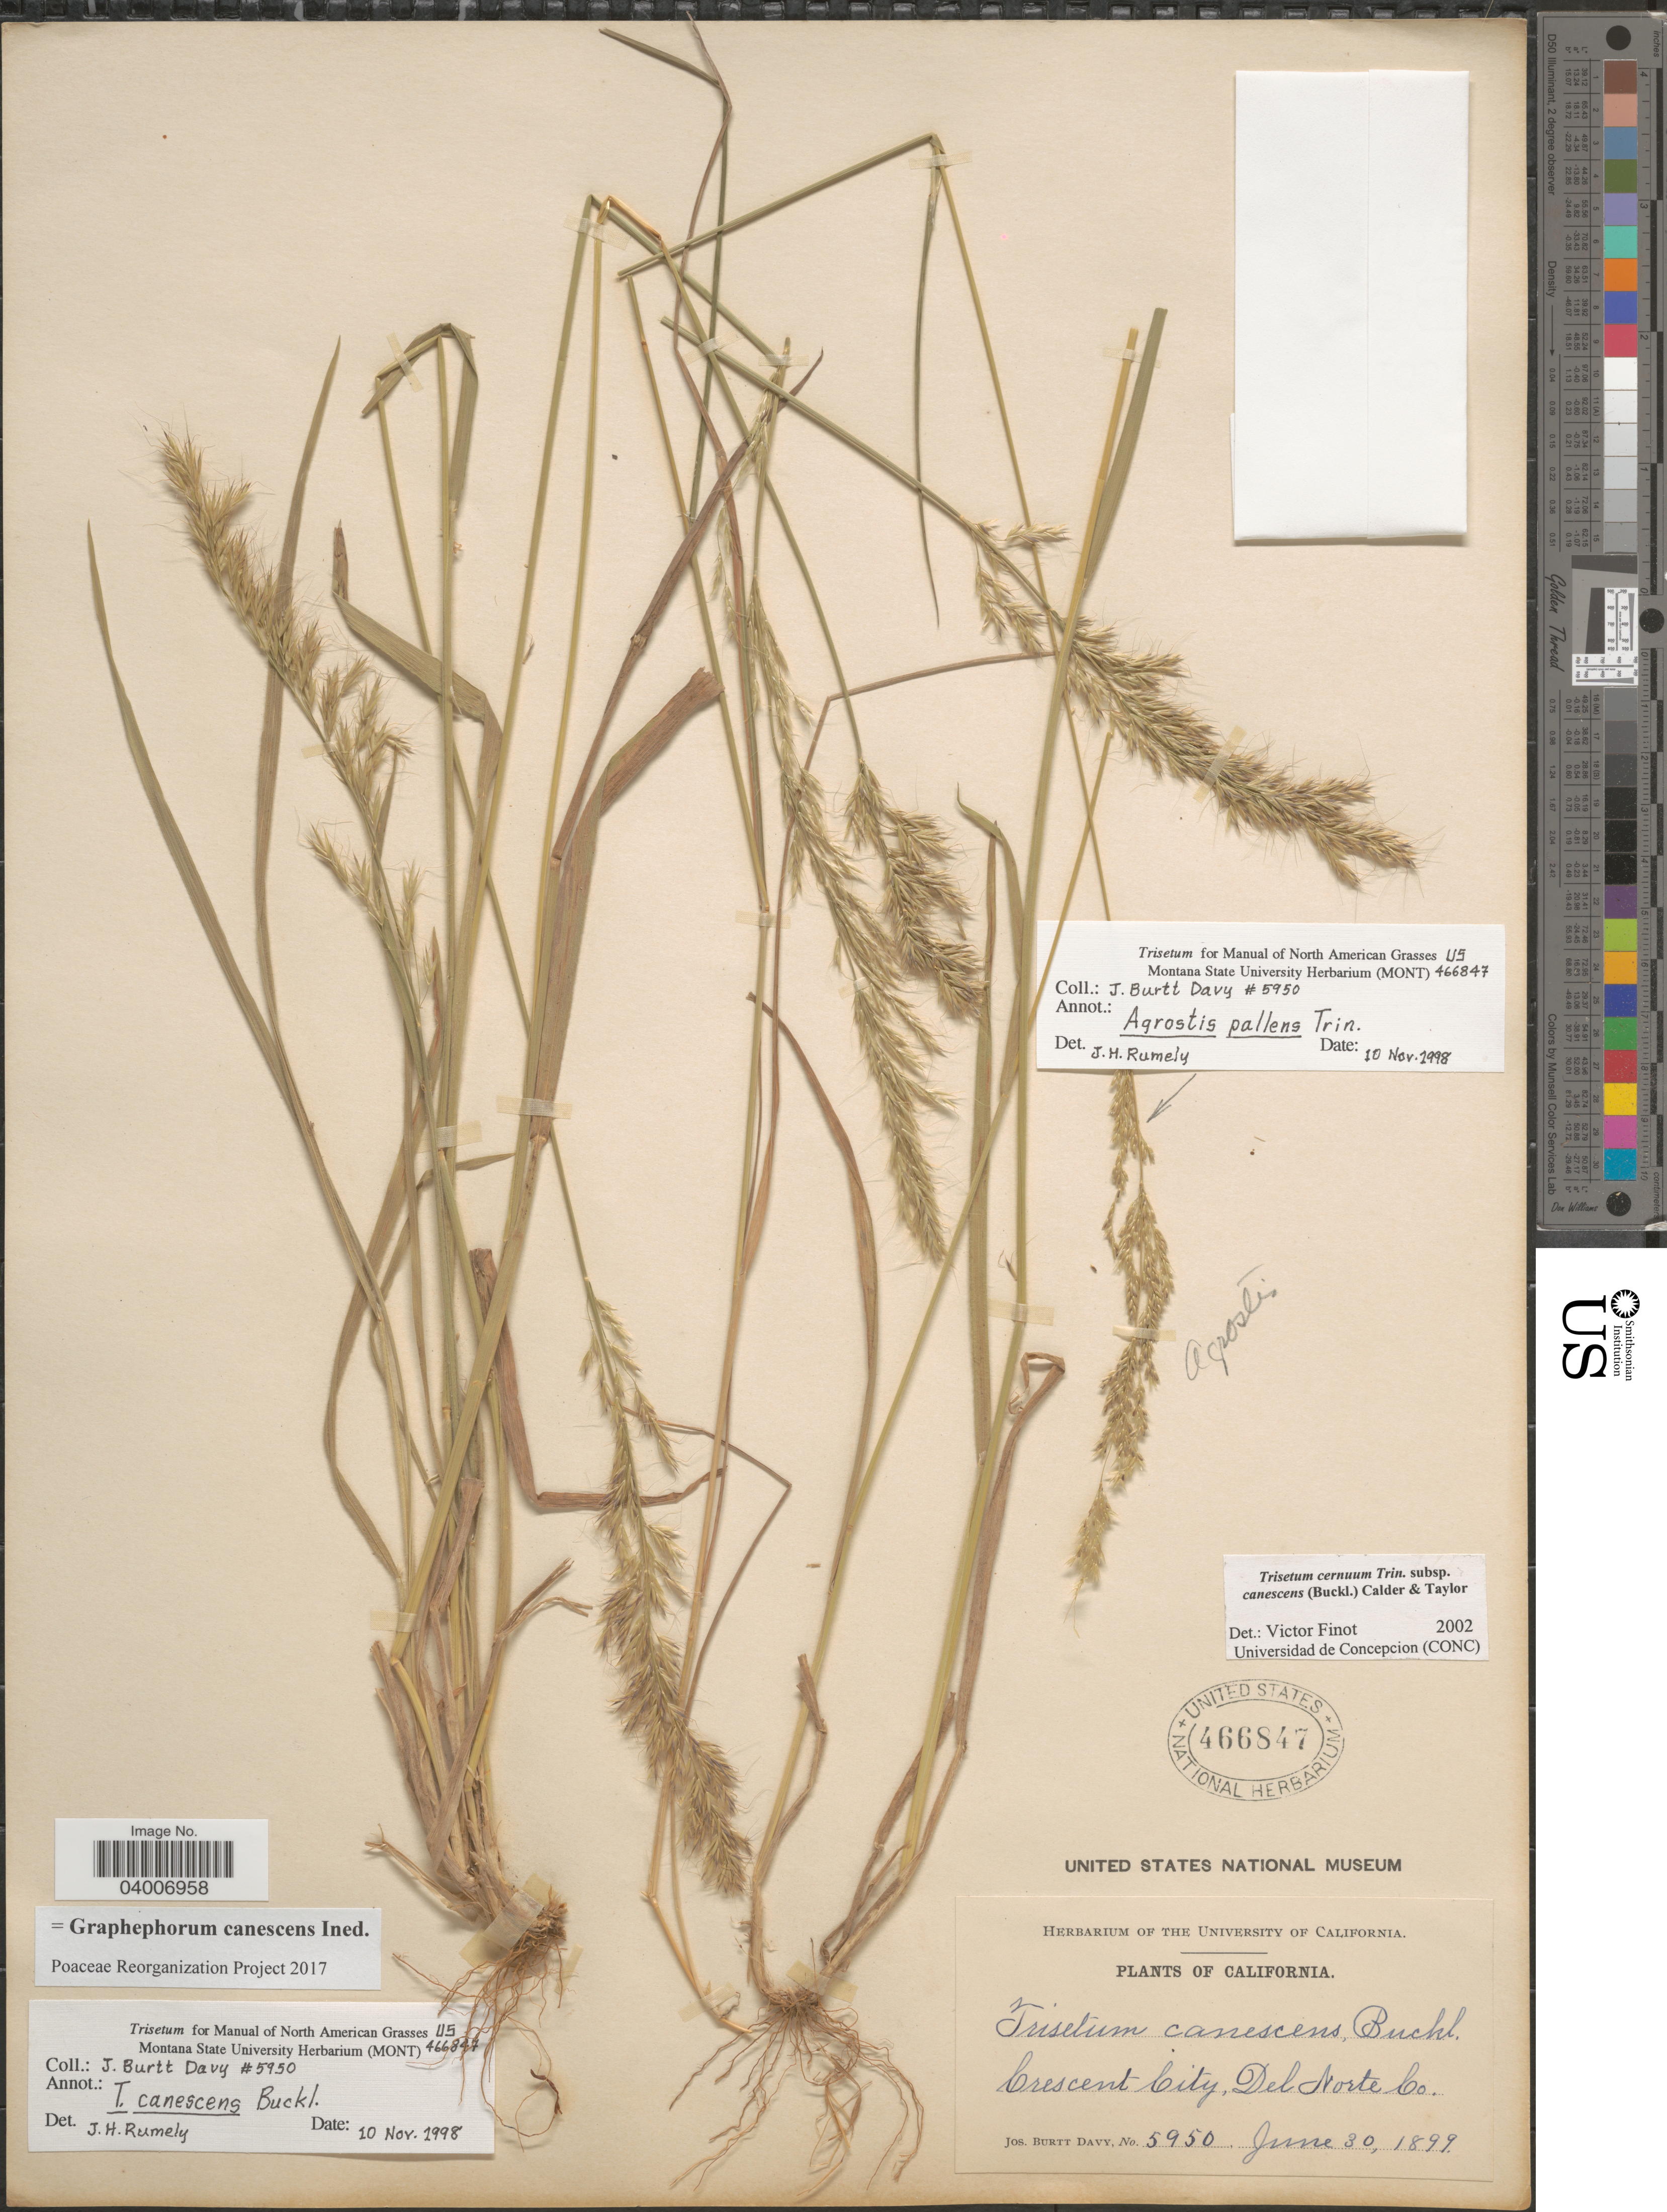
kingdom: Plantae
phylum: Tracheophyta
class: Liliopsida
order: Poales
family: Poaceae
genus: Graphephorum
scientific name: Graphephorum canescens ined.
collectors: J. Burtt Davy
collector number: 5950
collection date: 1899-06-30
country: United States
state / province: California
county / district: Del Norte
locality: Crescent City, Del Norte Co.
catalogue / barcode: US 466847